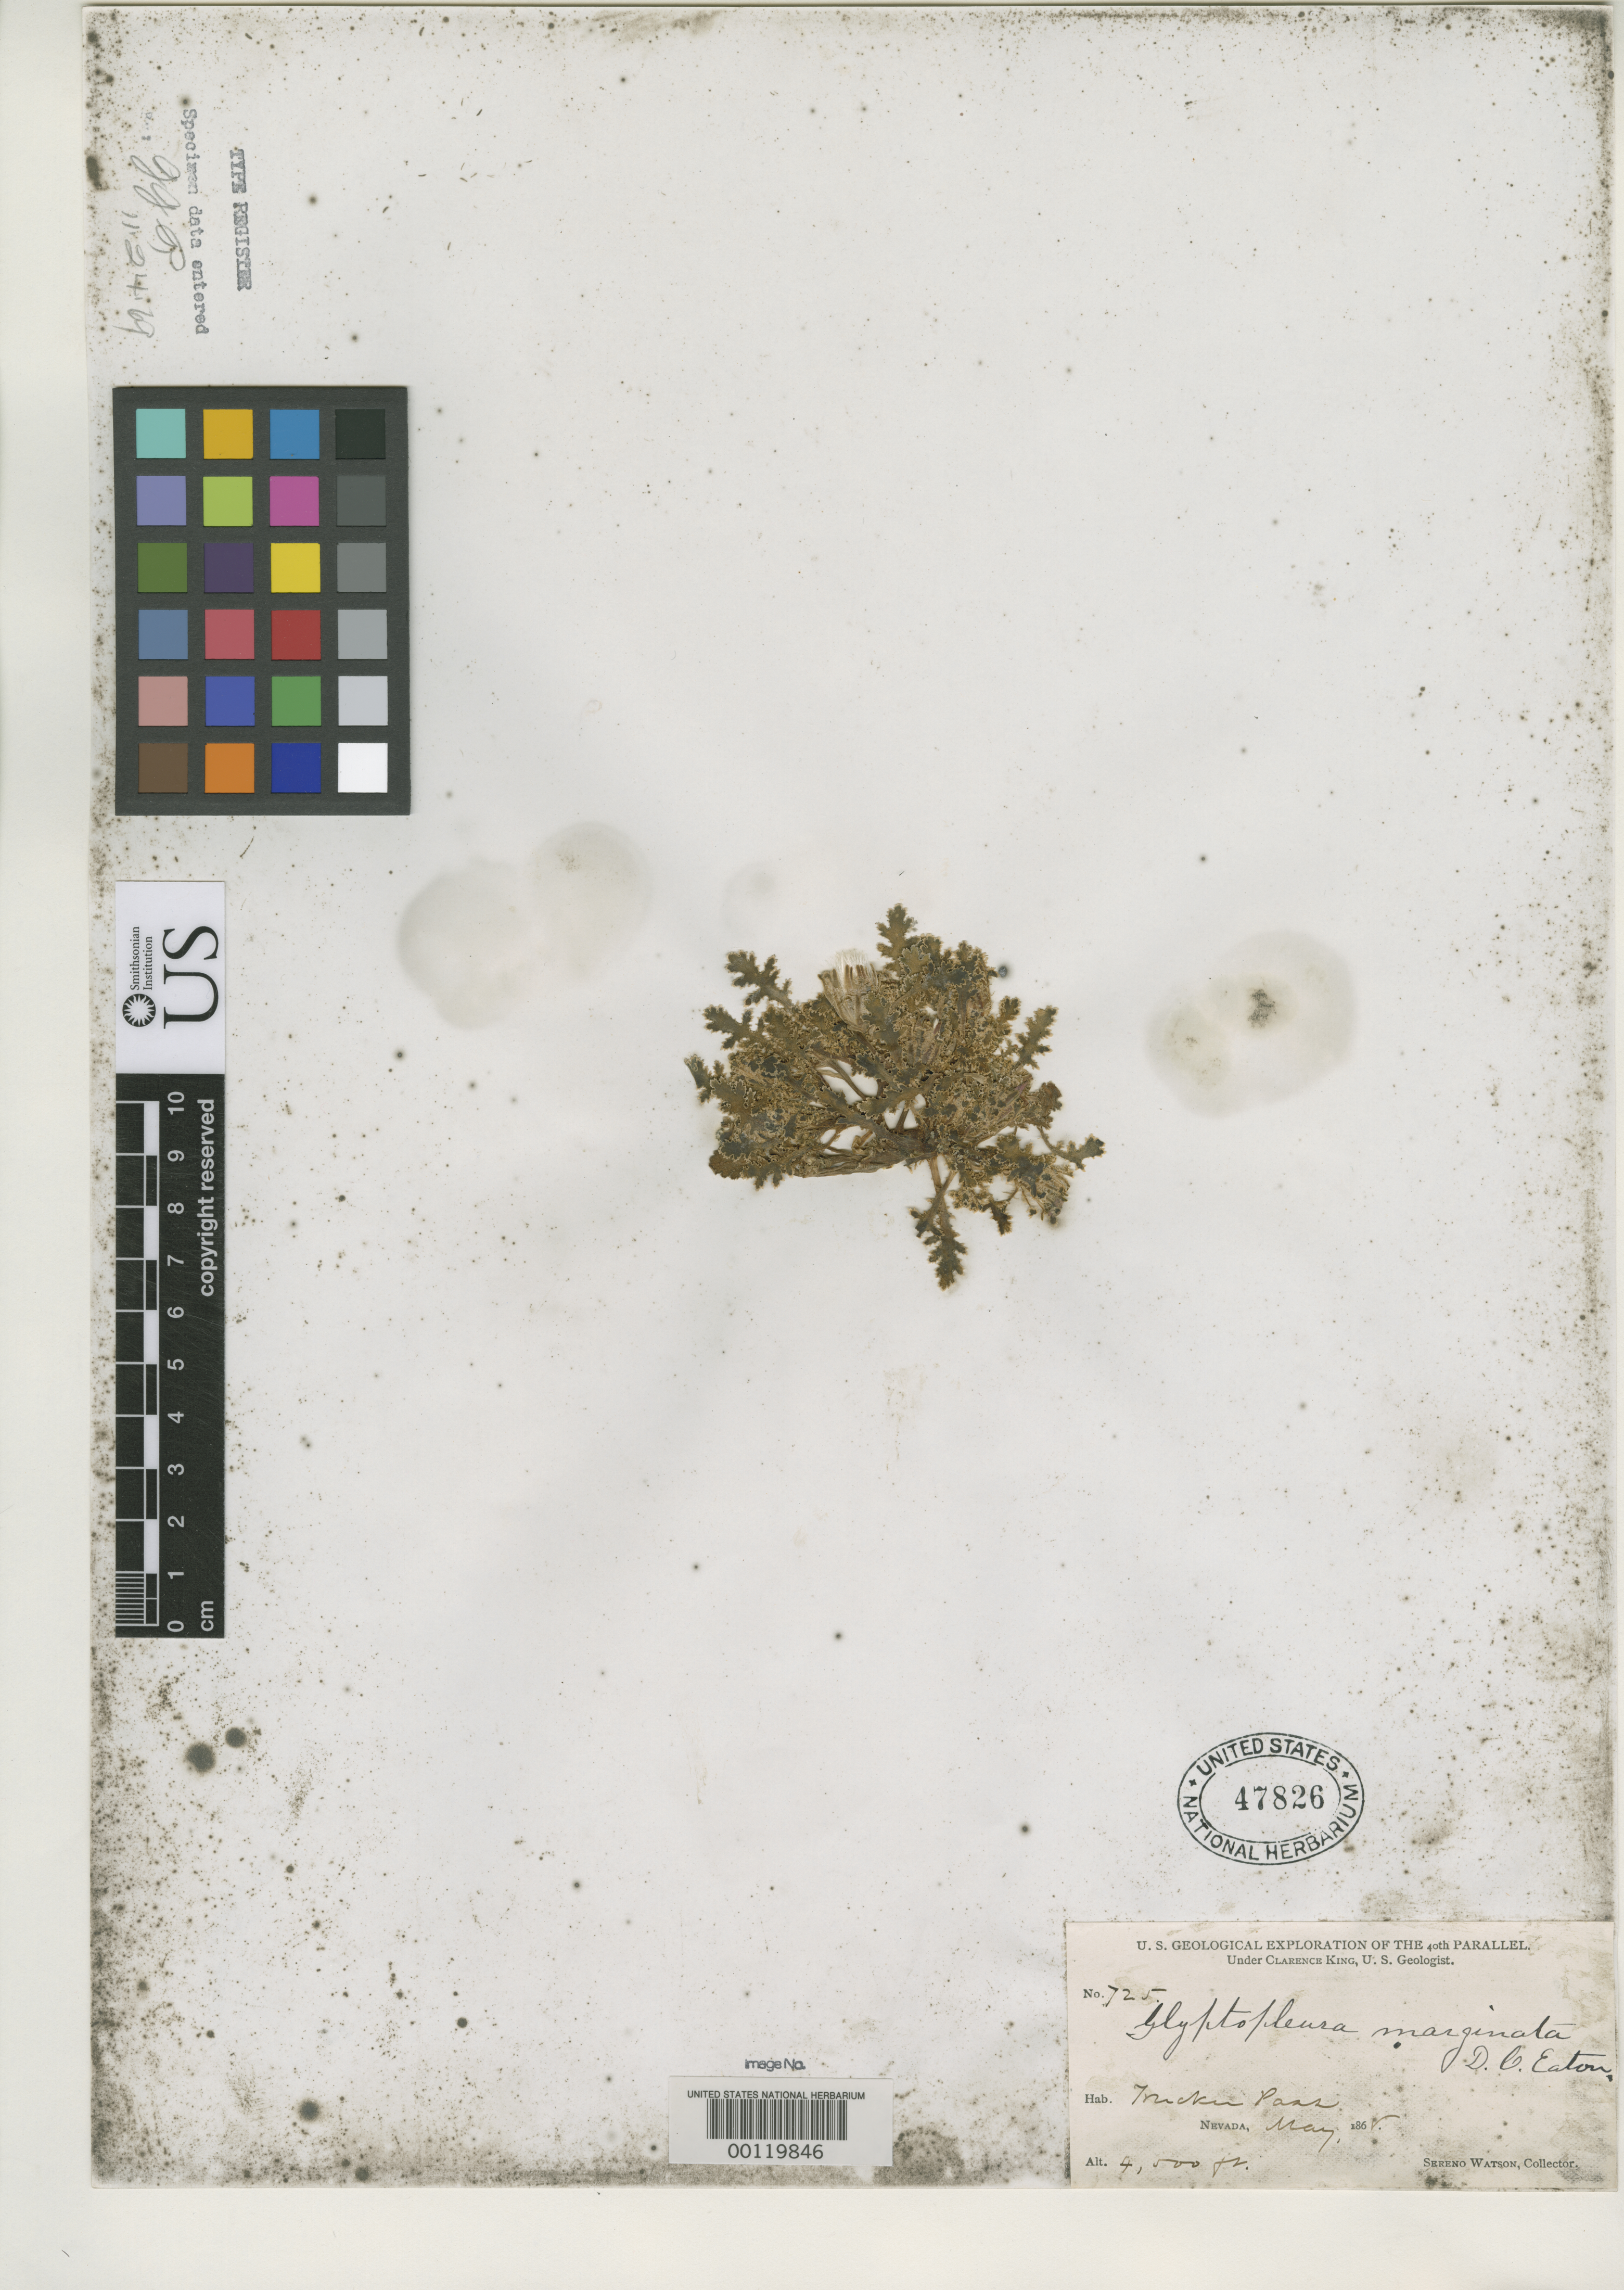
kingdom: Plantae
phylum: Tracheophyta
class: Magnoliopsida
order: Asterales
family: Asteraceae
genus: Glyptopleura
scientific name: Glyptopleura marginata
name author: D.C. Eaton in C. King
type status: Syntype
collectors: S. Watson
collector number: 725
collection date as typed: May 1868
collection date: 1868-05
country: United States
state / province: Nevada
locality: Truckee Pass.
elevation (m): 1372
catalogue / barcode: US 47826